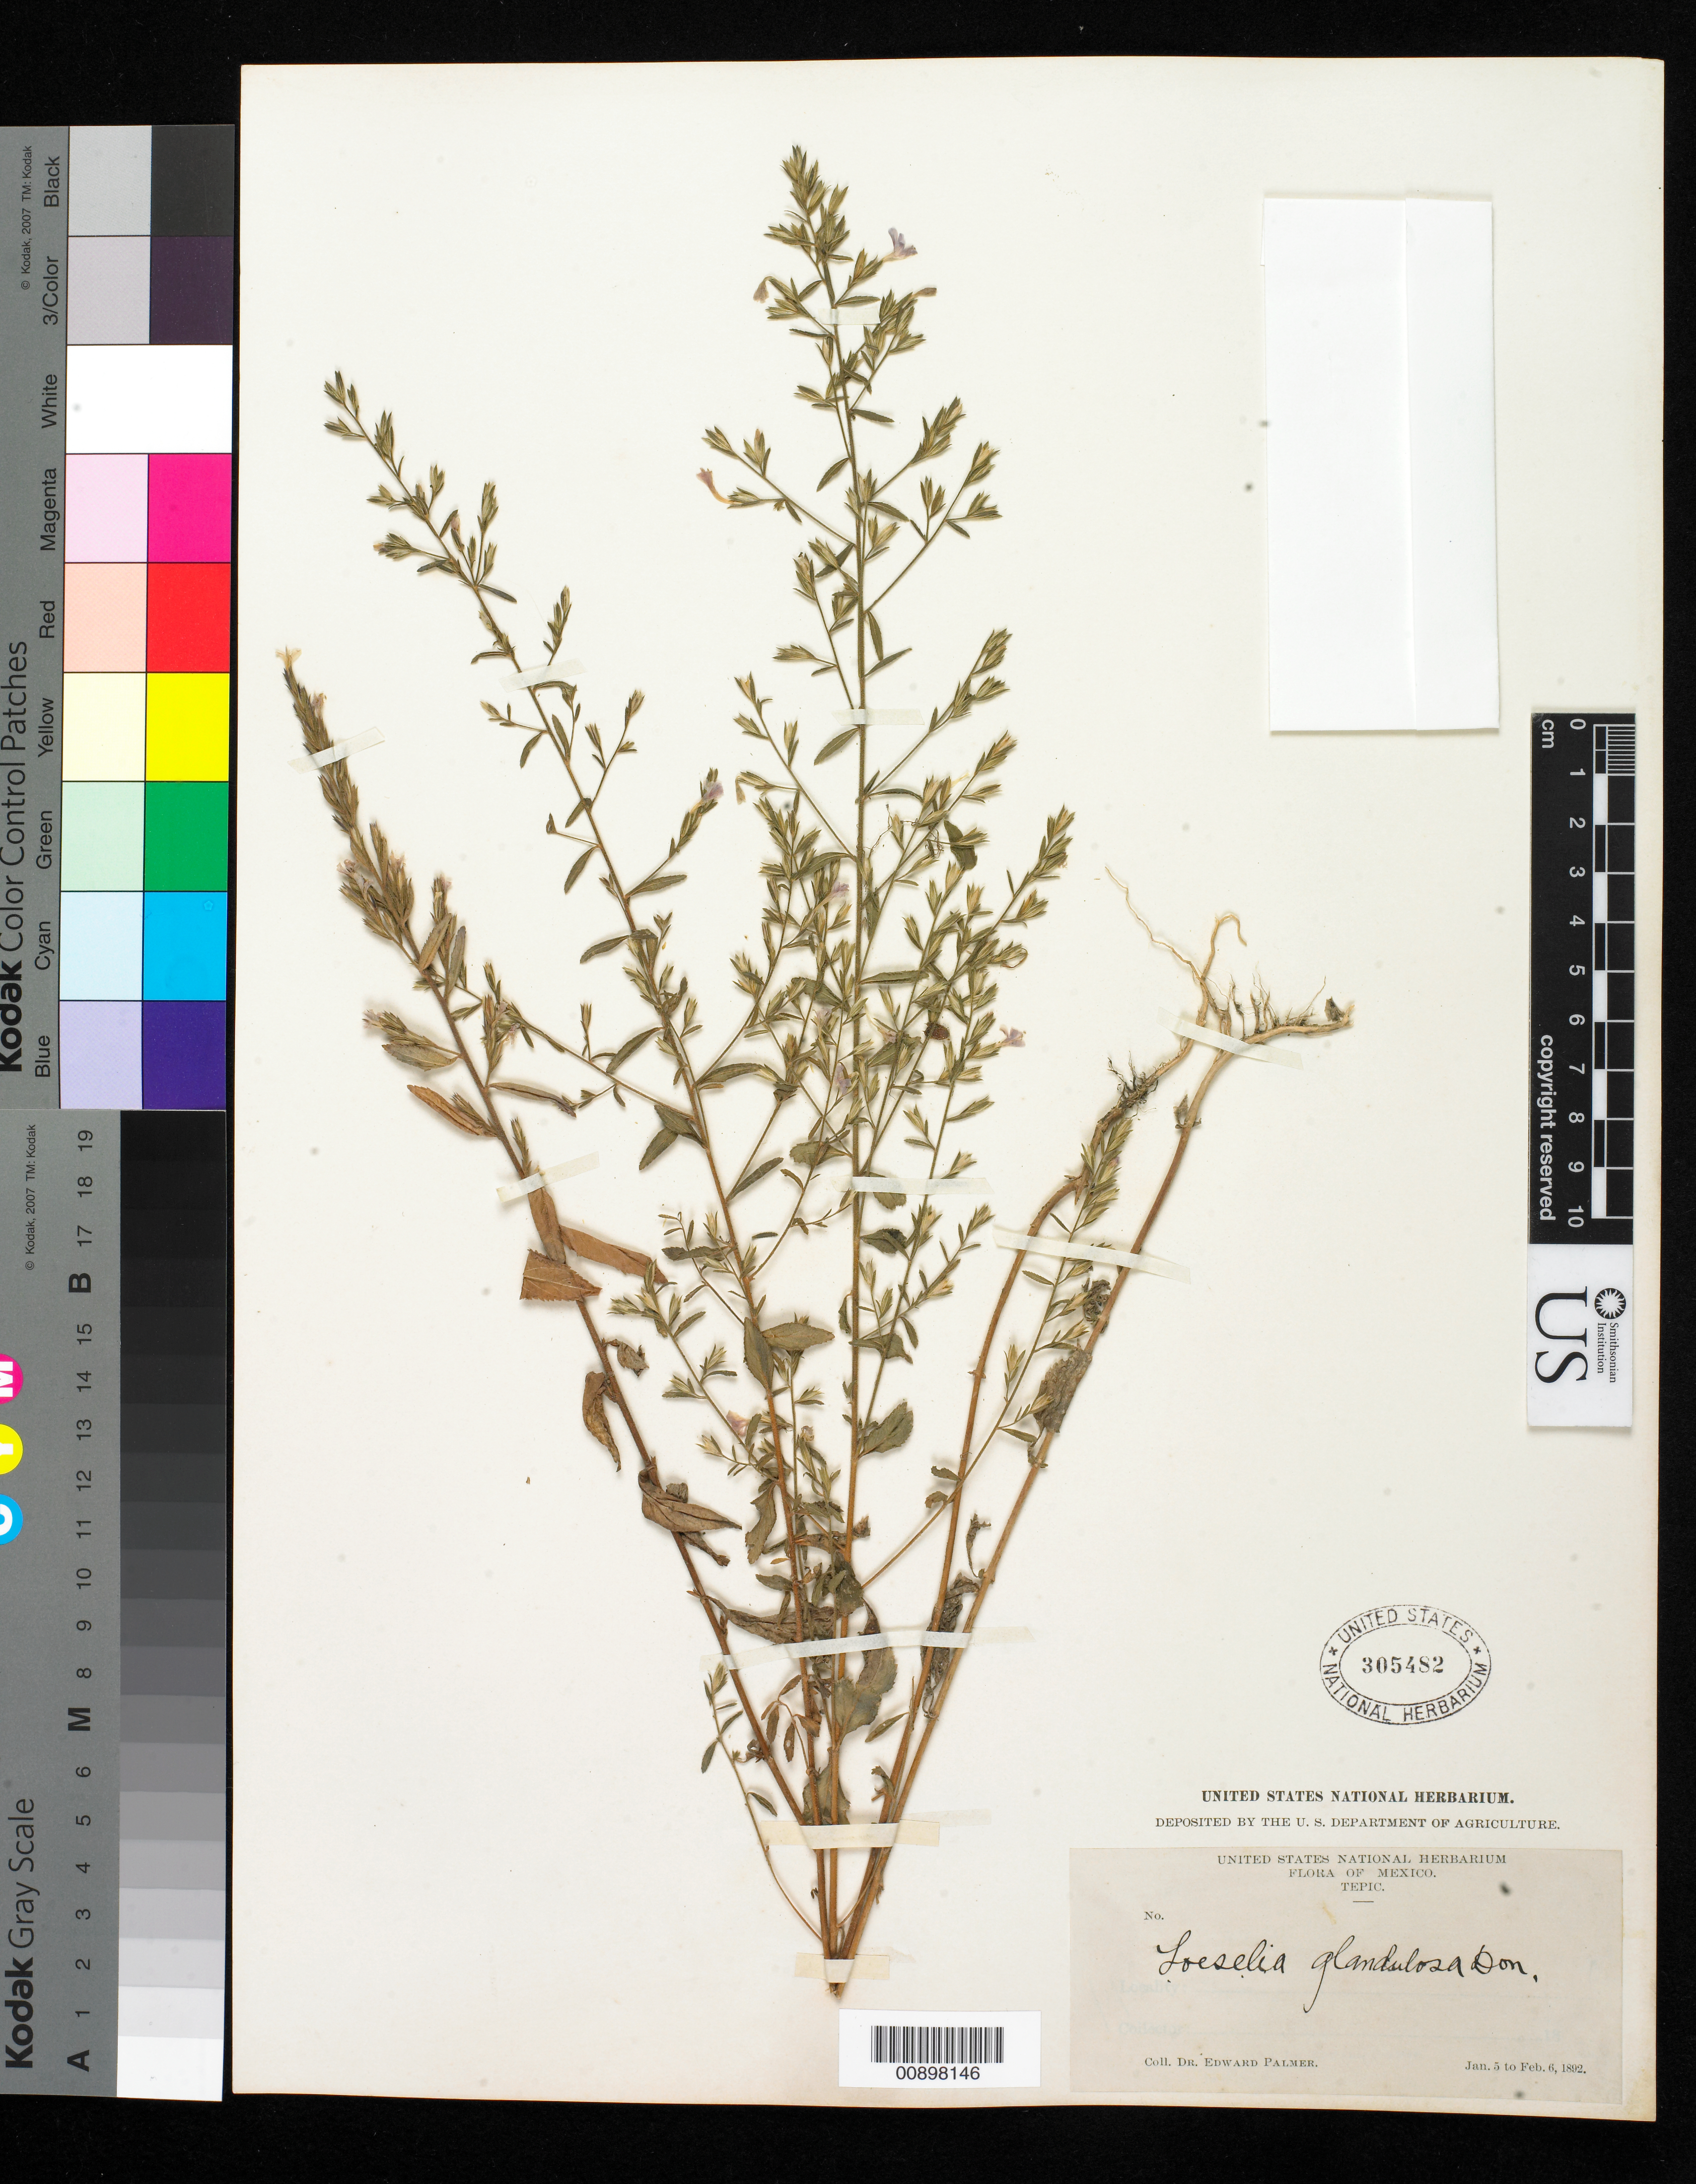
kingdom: Plantae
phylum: Tracheophyta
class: Magnoliopsida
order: Ericales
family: Polemoniaceae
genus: Loeselia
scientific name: Loeselia glandulosa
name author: (Cav.) G. Don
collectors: E. Palmer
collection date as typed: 05 Jan 1892 to 06 Feb 1892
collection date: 1892-01-05/1892-02-06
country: Mexico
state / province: Nayarit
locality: Tepic, Nayarit.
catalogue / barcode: US 305482